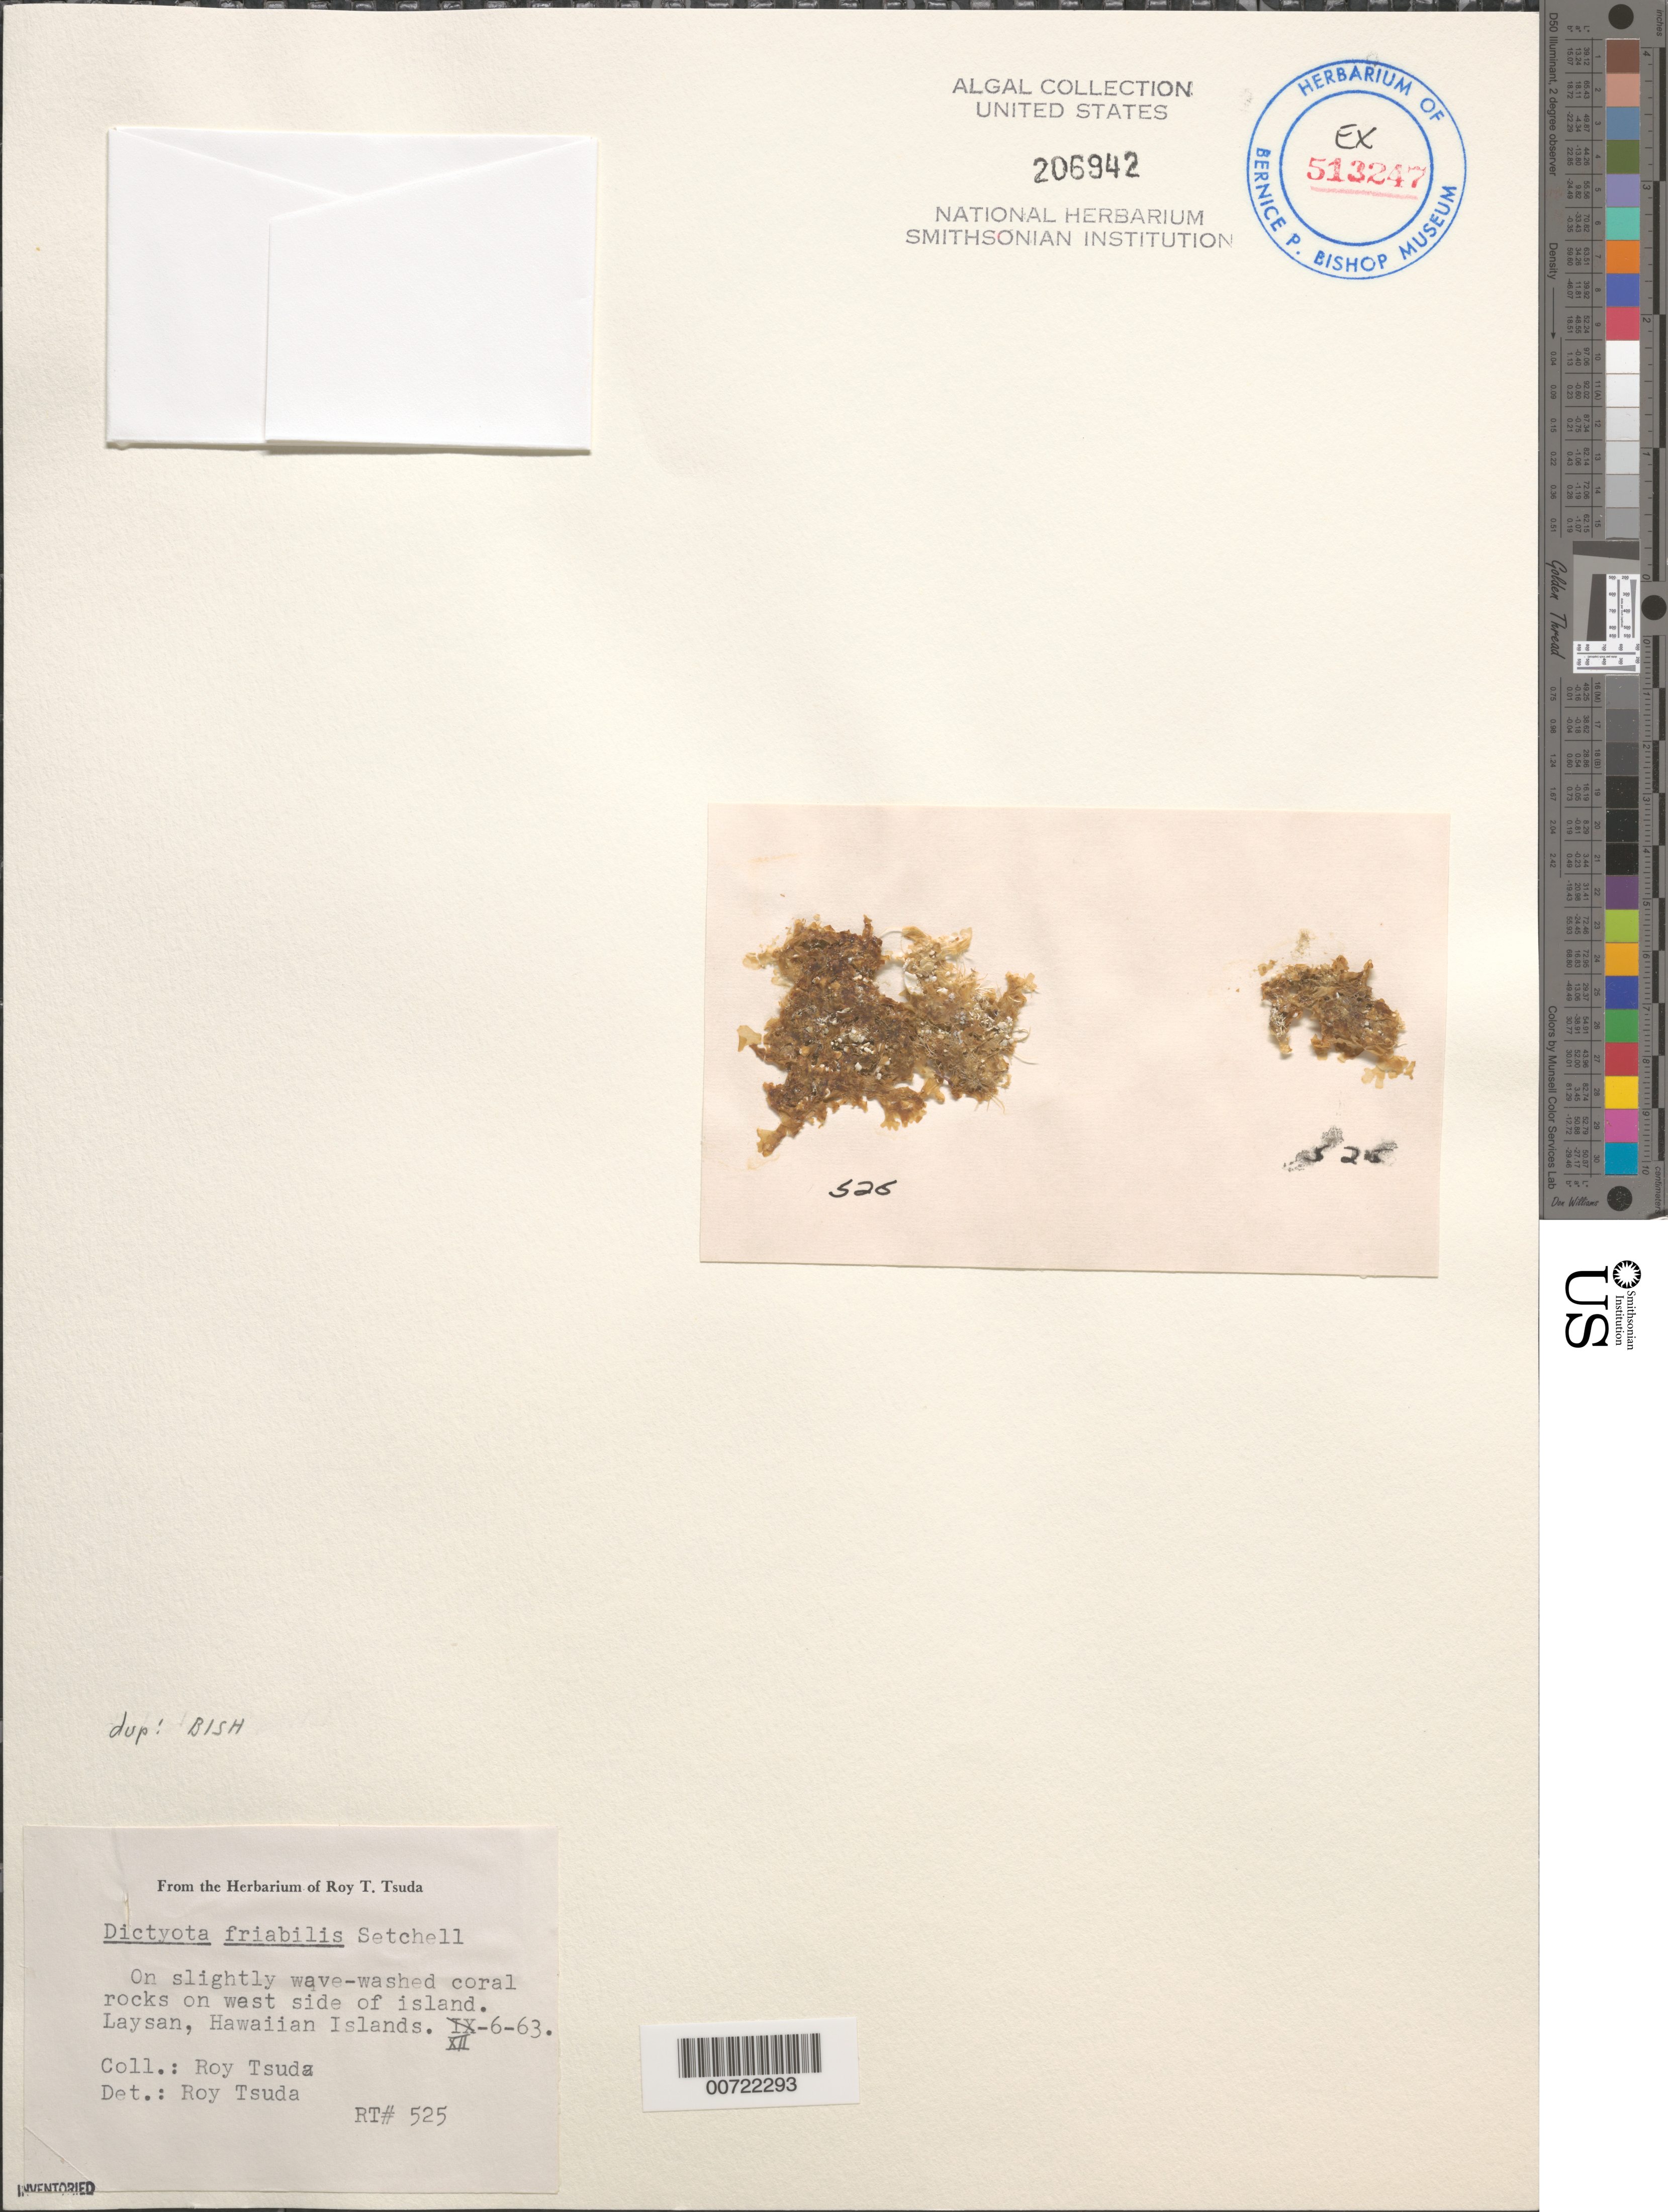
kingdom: Chromista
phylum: Ochrophyta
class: Phaeophyceae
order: Dictyotales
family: Dictyotaceae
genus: Dictyota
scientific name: Dictyota friabilis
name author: Setch.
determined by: Tsuda, R. T.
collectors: R. Tsuda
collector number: RT 525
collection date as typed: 06 Dec 1963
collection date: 1963-12-06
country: United States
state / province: Hawaii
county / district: Honolulu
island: Laysan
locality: West side of island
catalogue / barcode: US 206942